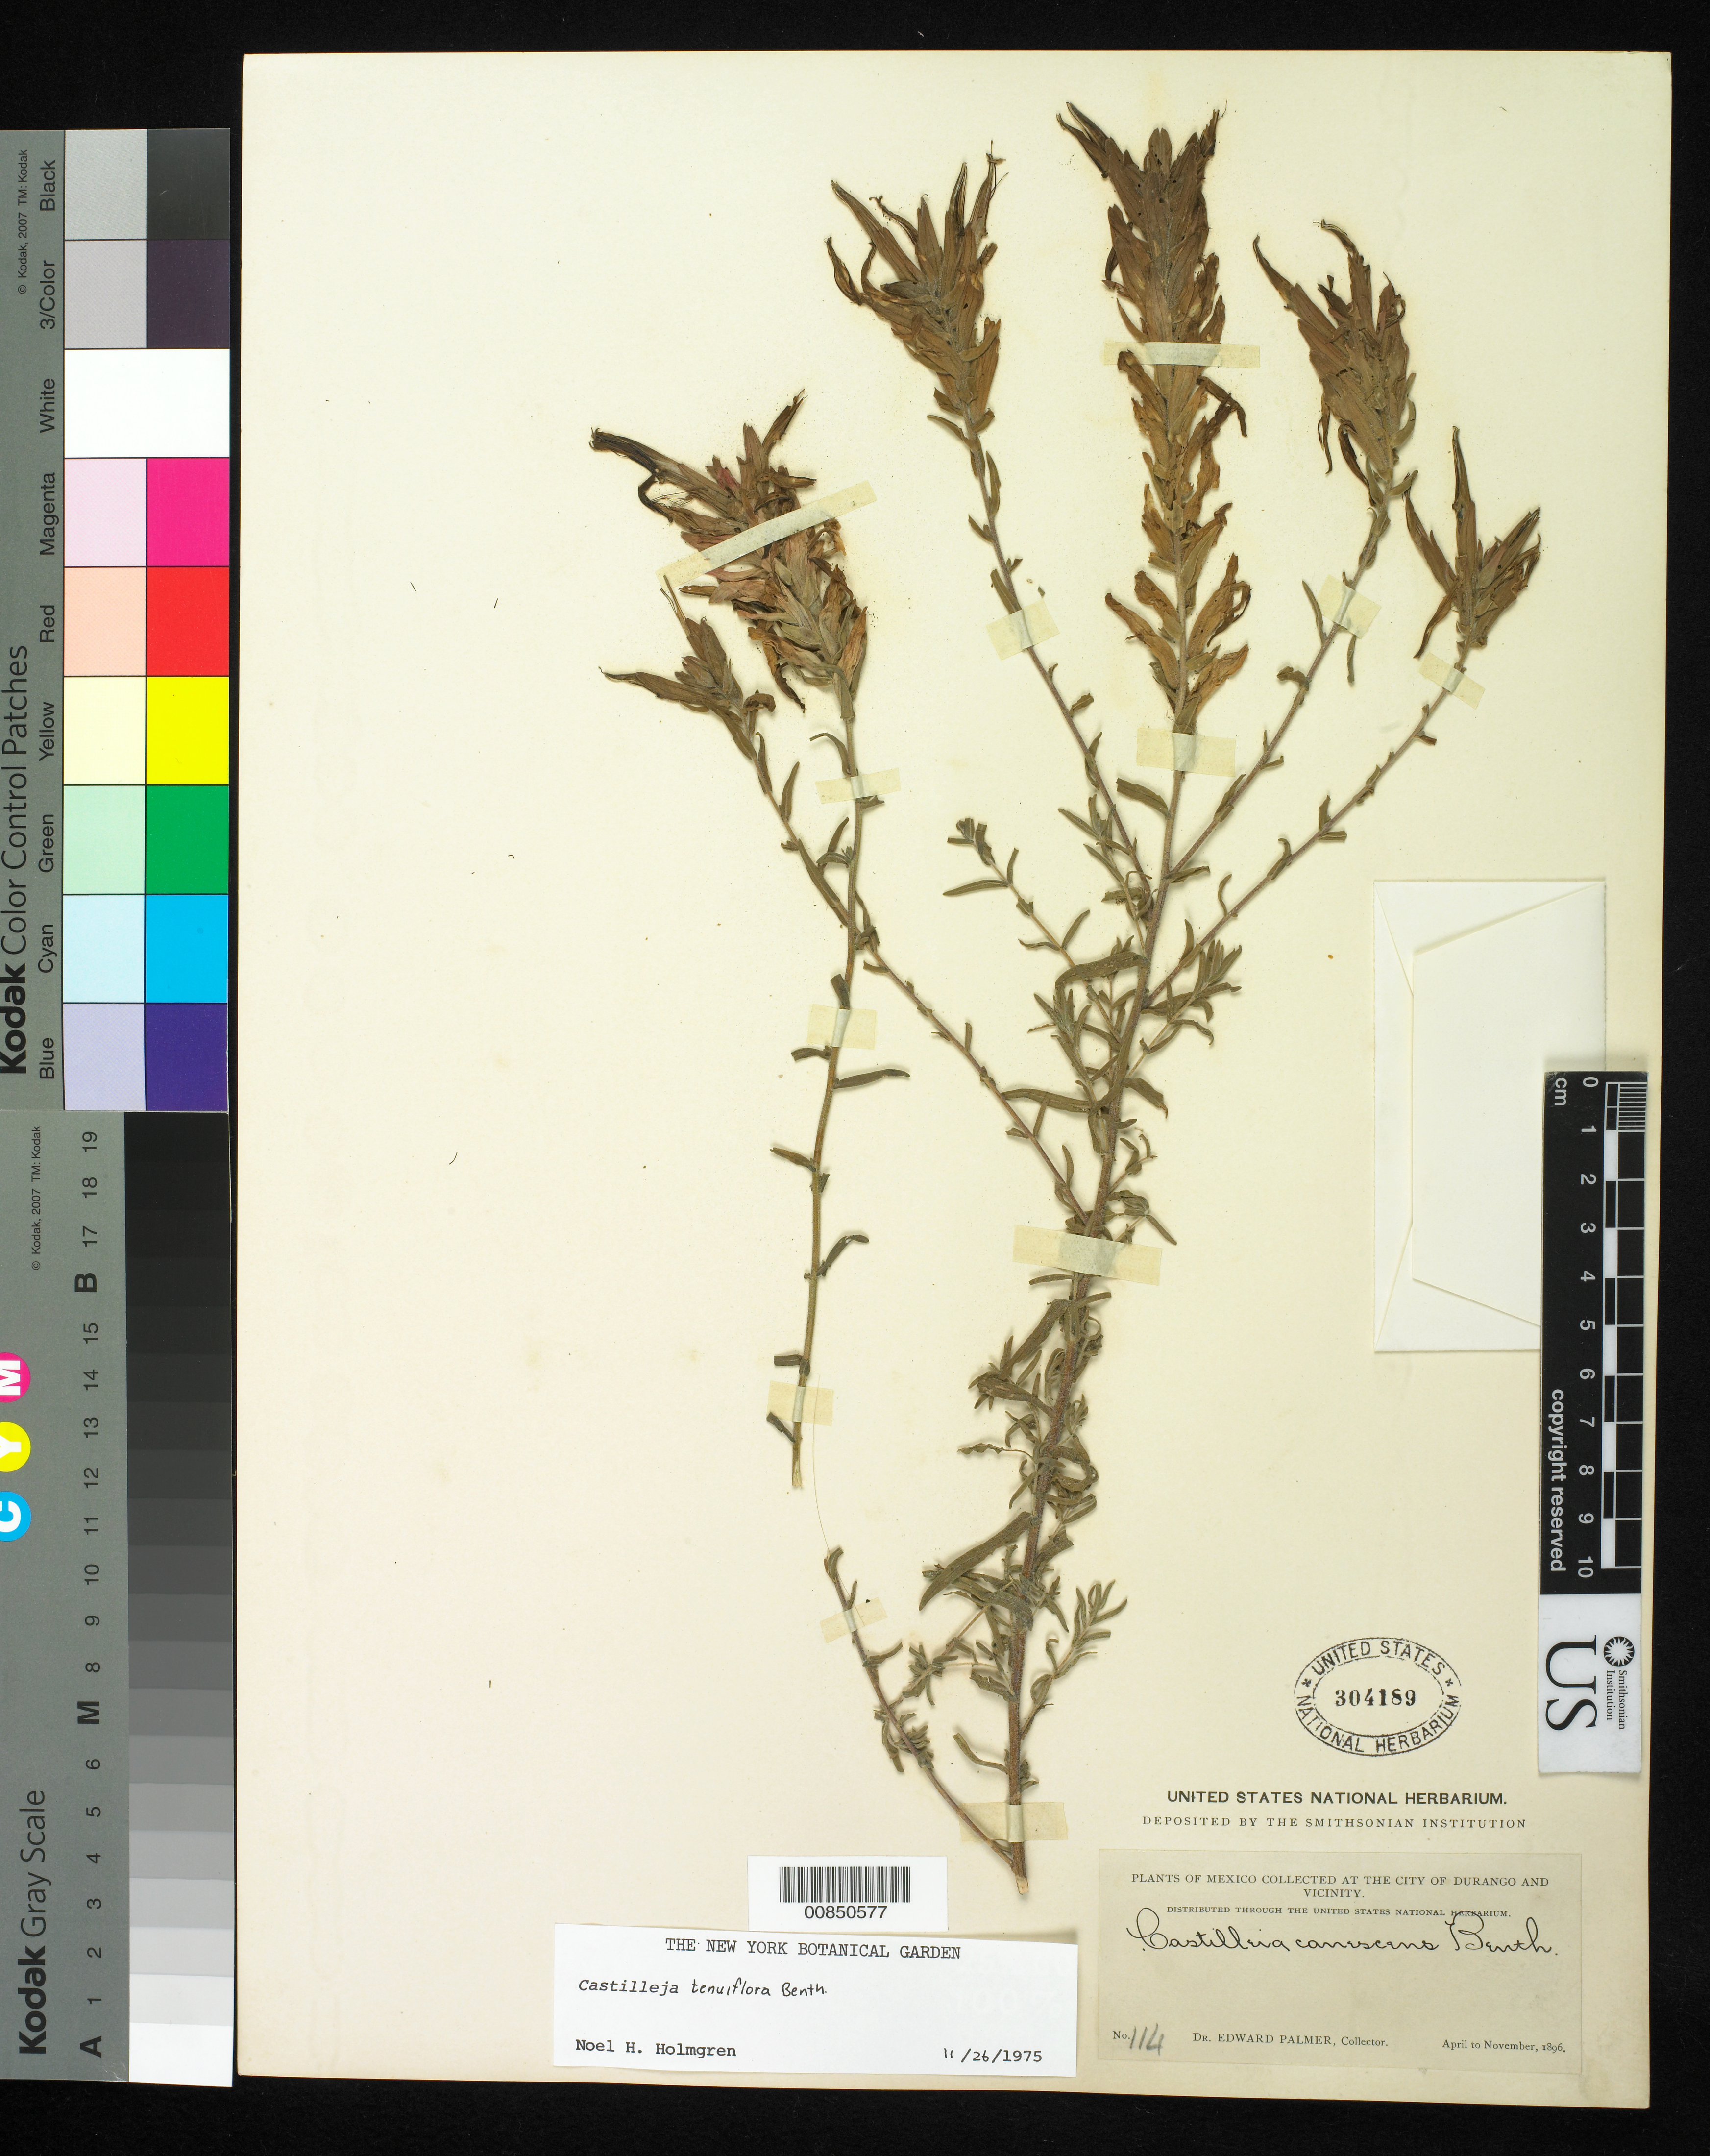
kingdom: Plantae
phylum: Tracheophyta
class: Magnoliopsida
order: Lamiales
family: Orobanchaceae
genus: Castilleja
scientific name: Castilleja tenuiflora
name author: Benth.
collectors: E. Palmer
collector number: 114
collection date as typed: Apr 1896 to -- Nov 1896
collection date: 1896-04/1896-11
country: Mexico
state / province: Durango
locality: City of Durango and vicinity.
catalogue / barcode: US 304189